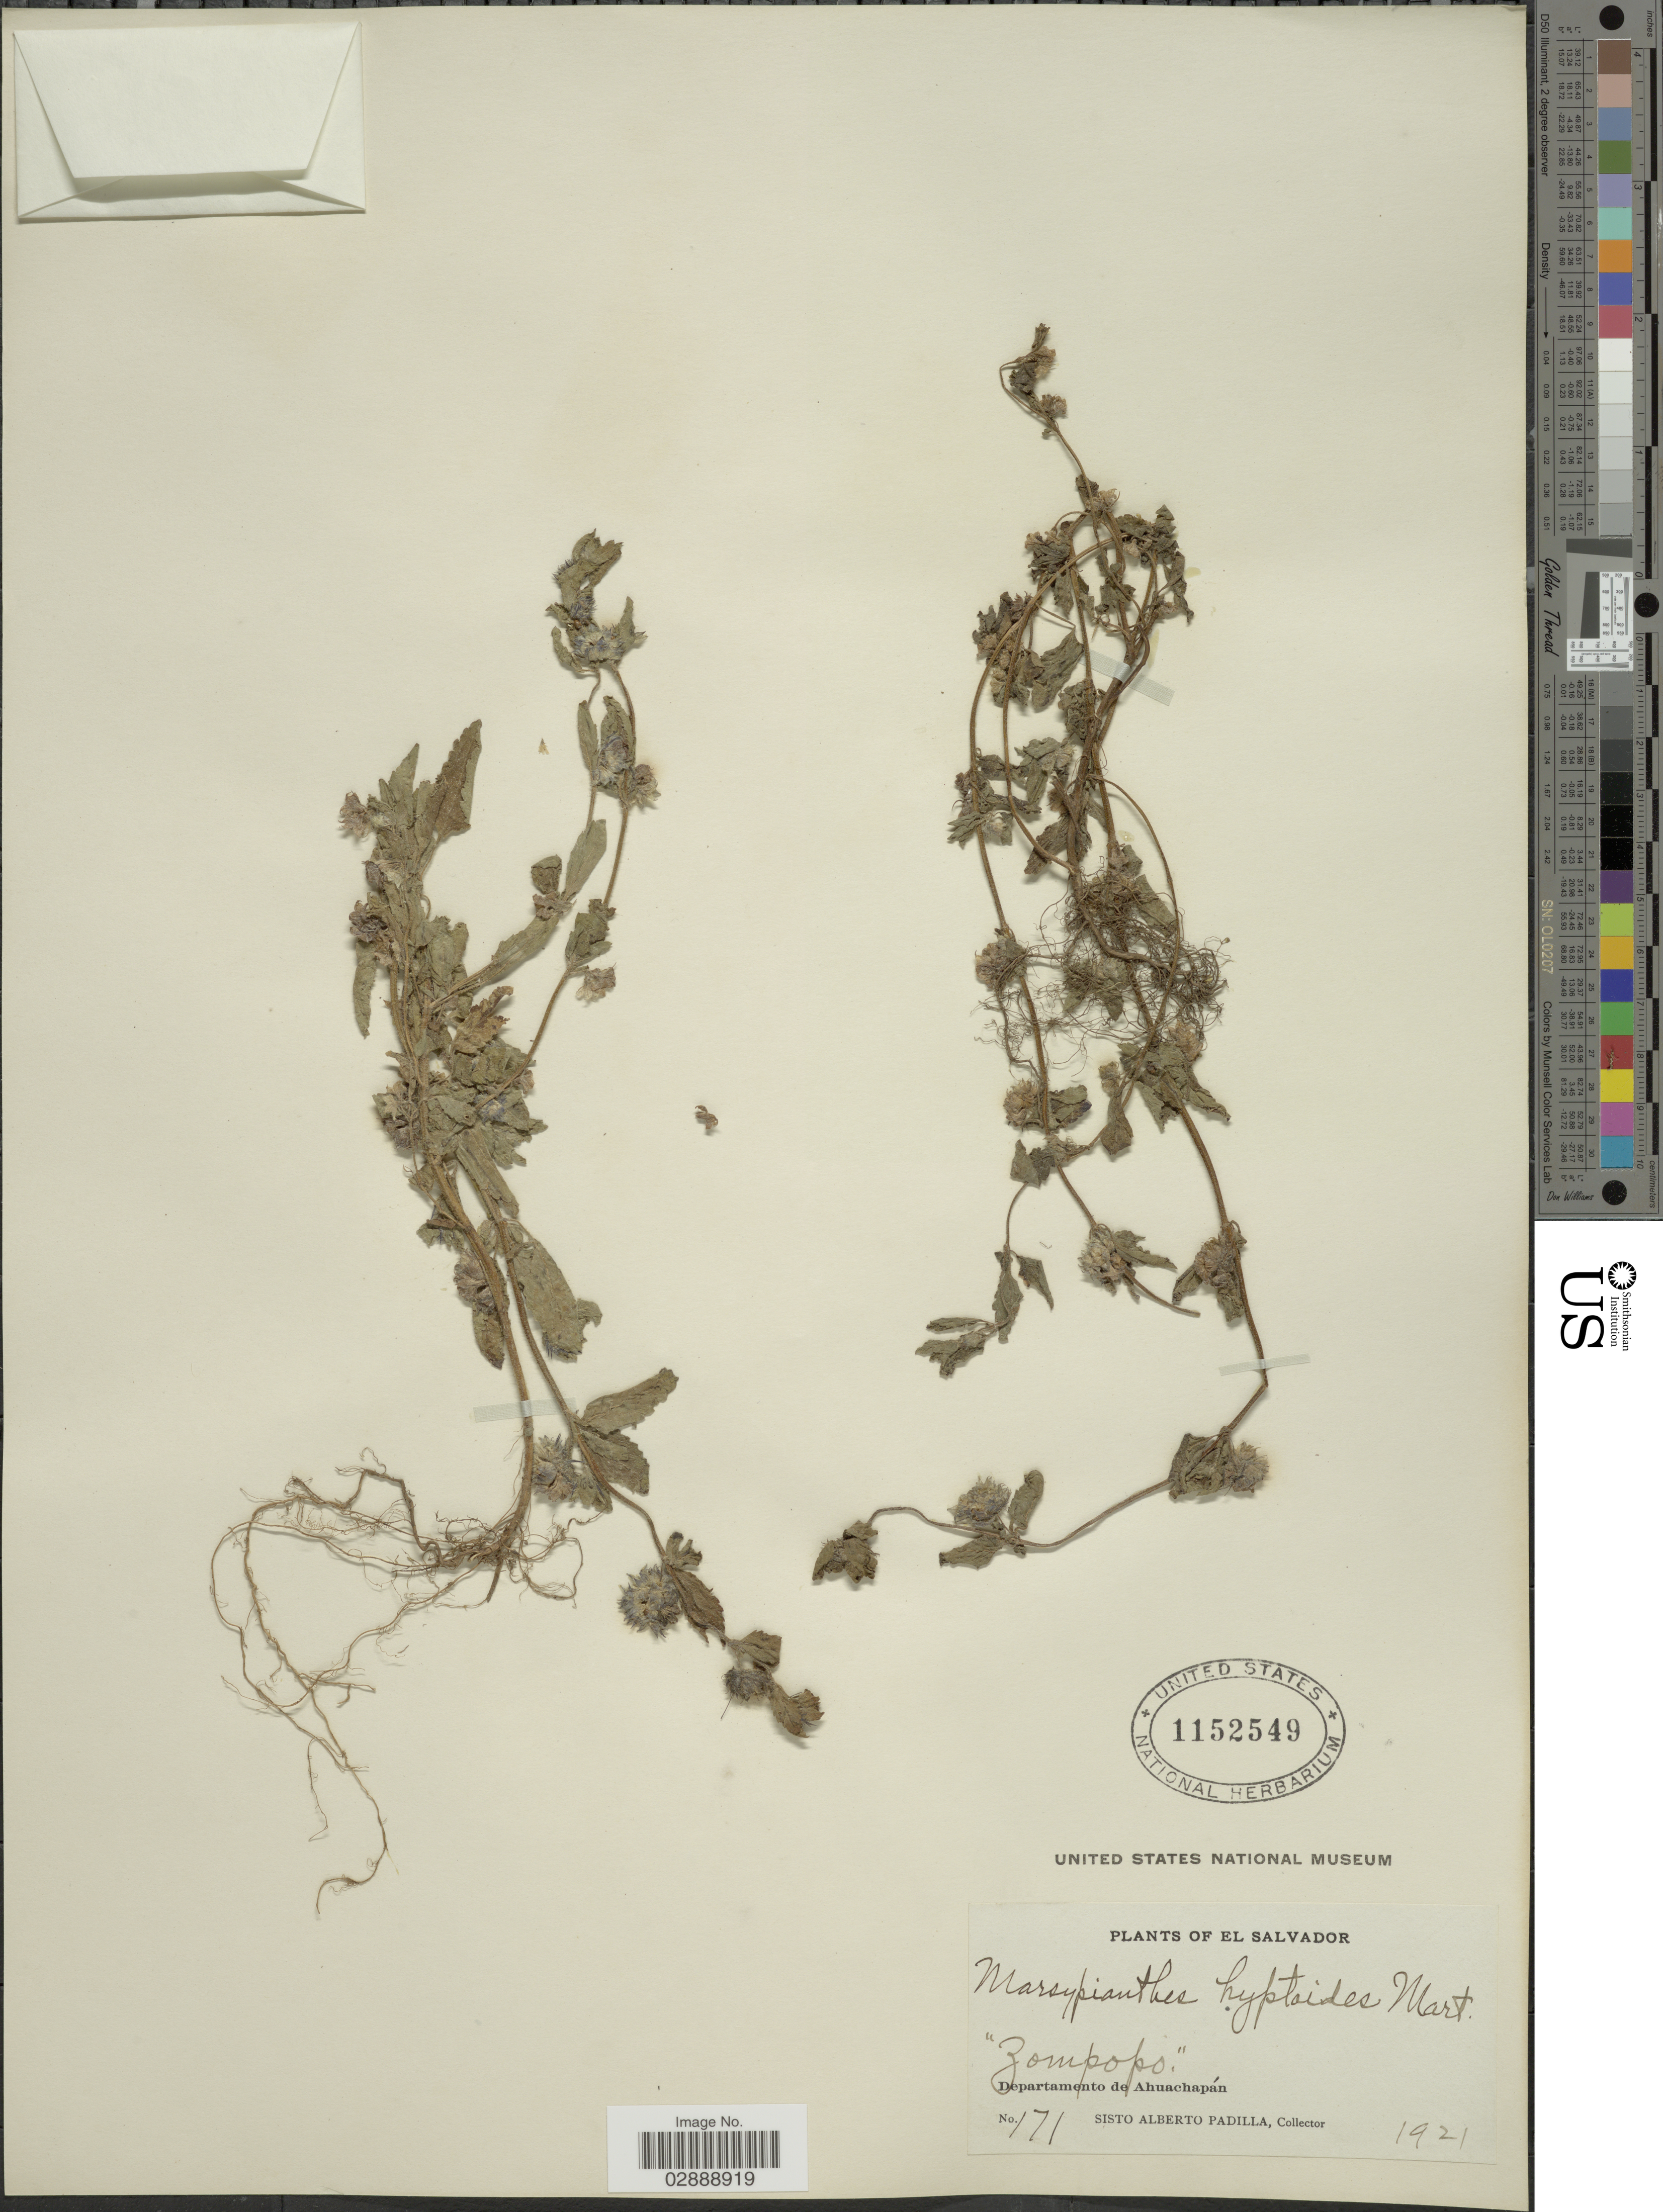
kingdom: Plantae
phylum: Tracheophyta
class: Magnoliopsida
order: Lamiales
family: Lamiaceae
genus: Marsypianthes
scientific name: Marsypianthes chamaedrys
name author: (Vahl) Kuntze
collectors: S. A. Padilla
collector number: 171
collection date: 1921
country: El Salvador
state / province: Ahuachapan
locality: Departamento de Ahuachapán.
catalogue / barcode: US 1152549